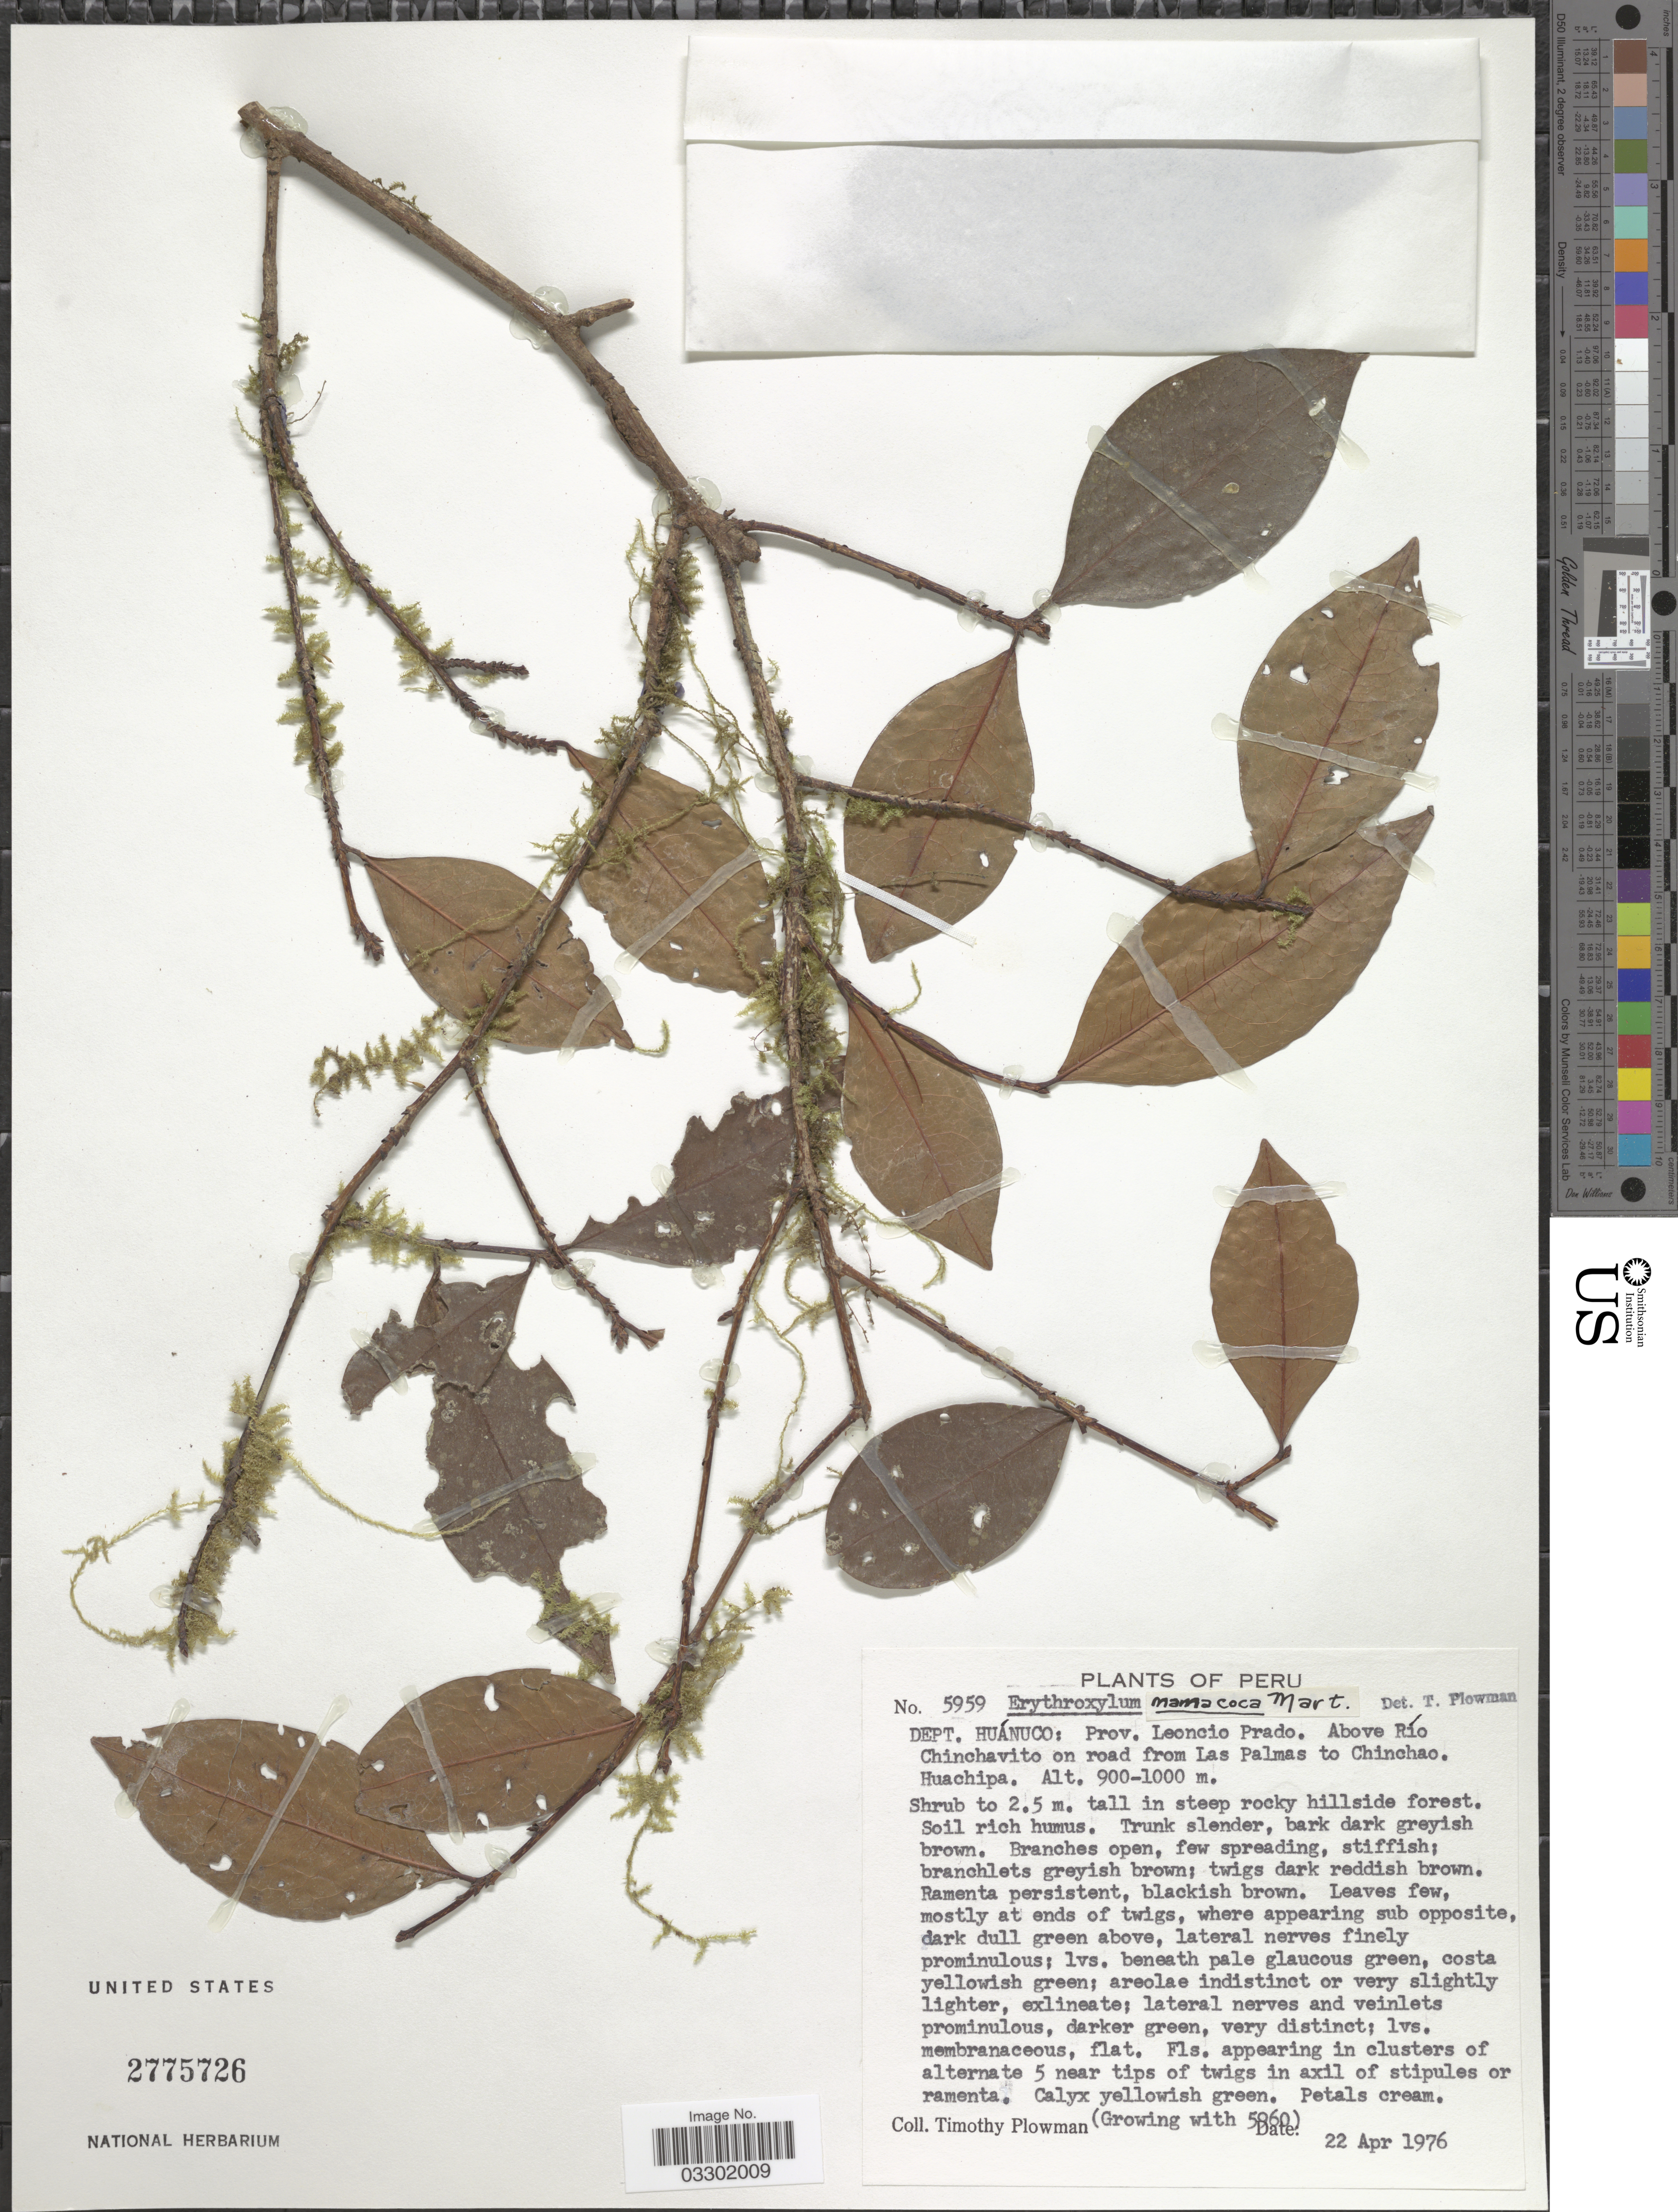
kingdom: Plantae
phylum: Tracheophyta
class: Magnoliopsida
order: Malpighiales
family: Erythroxylaceae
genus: Erythroxylum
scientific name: Erythroxylum mamacoca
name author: Mart.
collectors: T. Plowman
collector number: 5959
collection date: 1976-04-22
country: Peru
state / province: Huánuco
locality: Dept. Huánuco: Prov. Leoncio Prado. Above Río Chinchavito on road from Las Palmas to Chinchao. Hauchipa.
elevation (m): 900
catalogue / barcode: US 2775726